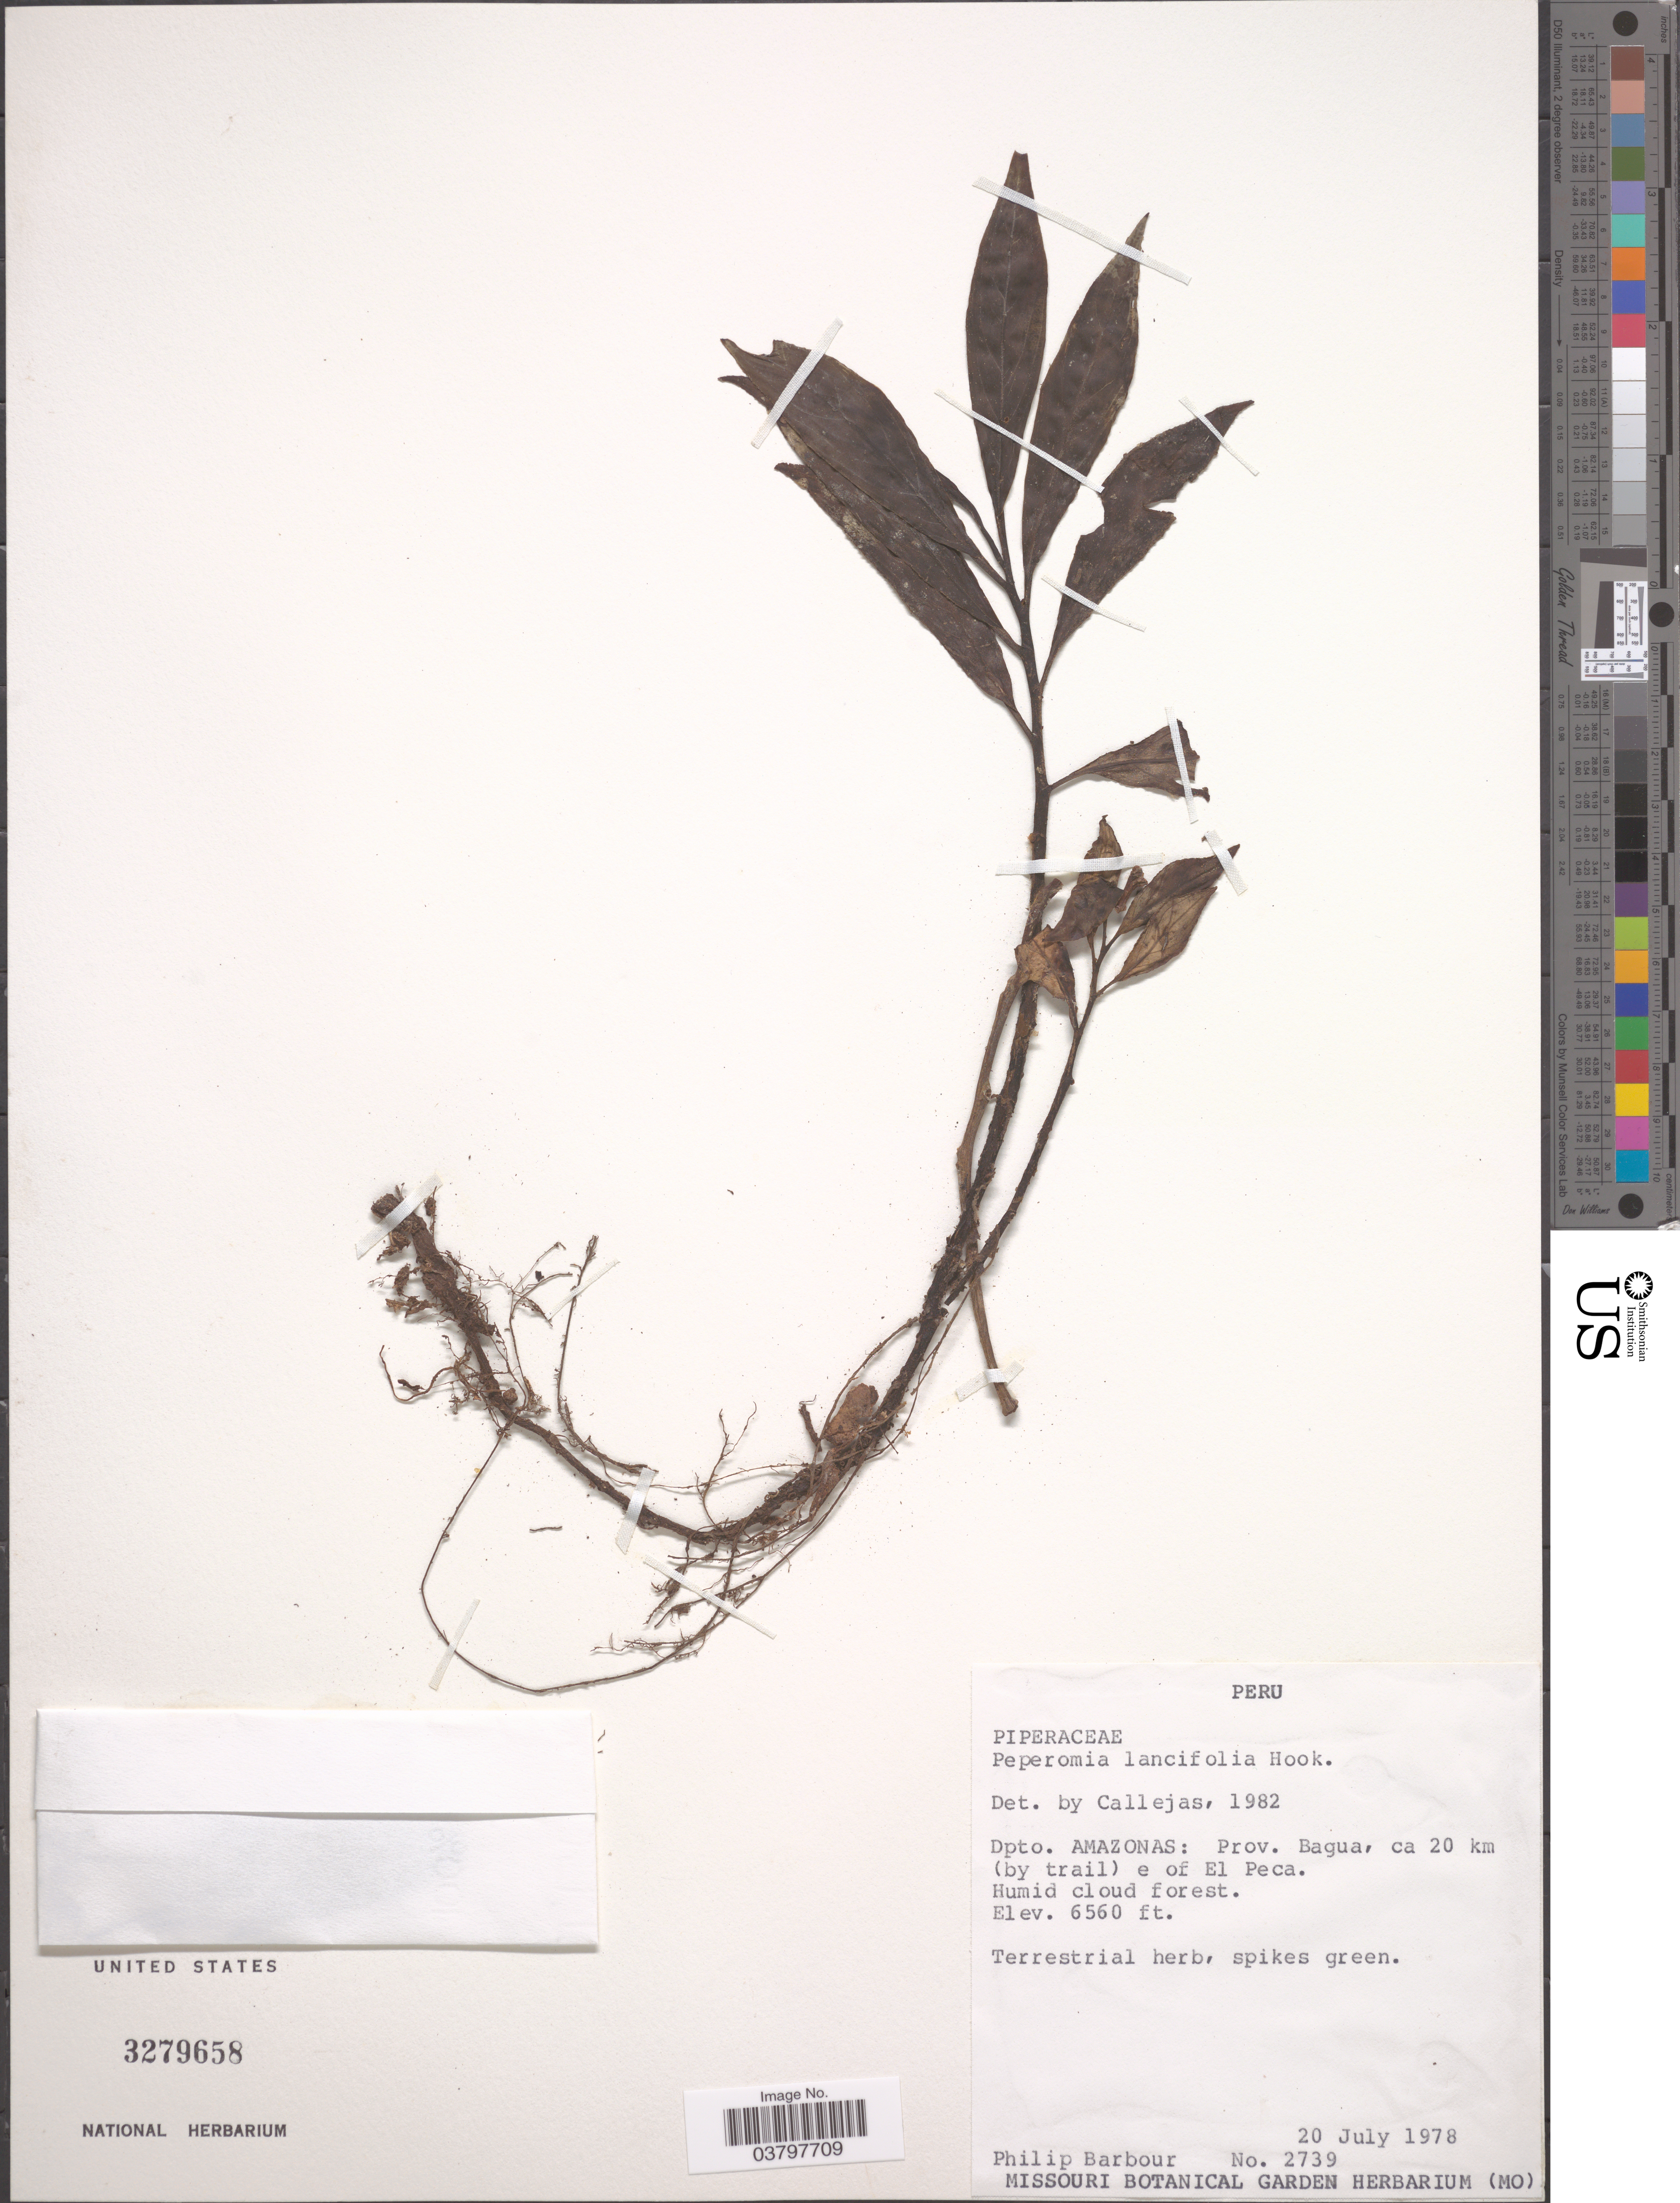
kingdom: Plantae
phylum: Tracheophyta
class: Magnoliopsida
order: Piperales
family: Piperaceae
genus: Peperomia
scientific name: Peperomia lancifolia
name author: Hook.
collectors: P. Barbour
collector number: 2739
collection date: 1978-07-20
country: Peru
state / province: Amazonas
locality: Dpto. Amazonas: Prov. Bagua, ca 20 km (by trail) e of El Peca.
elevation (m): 1999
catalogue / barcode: US 3279658